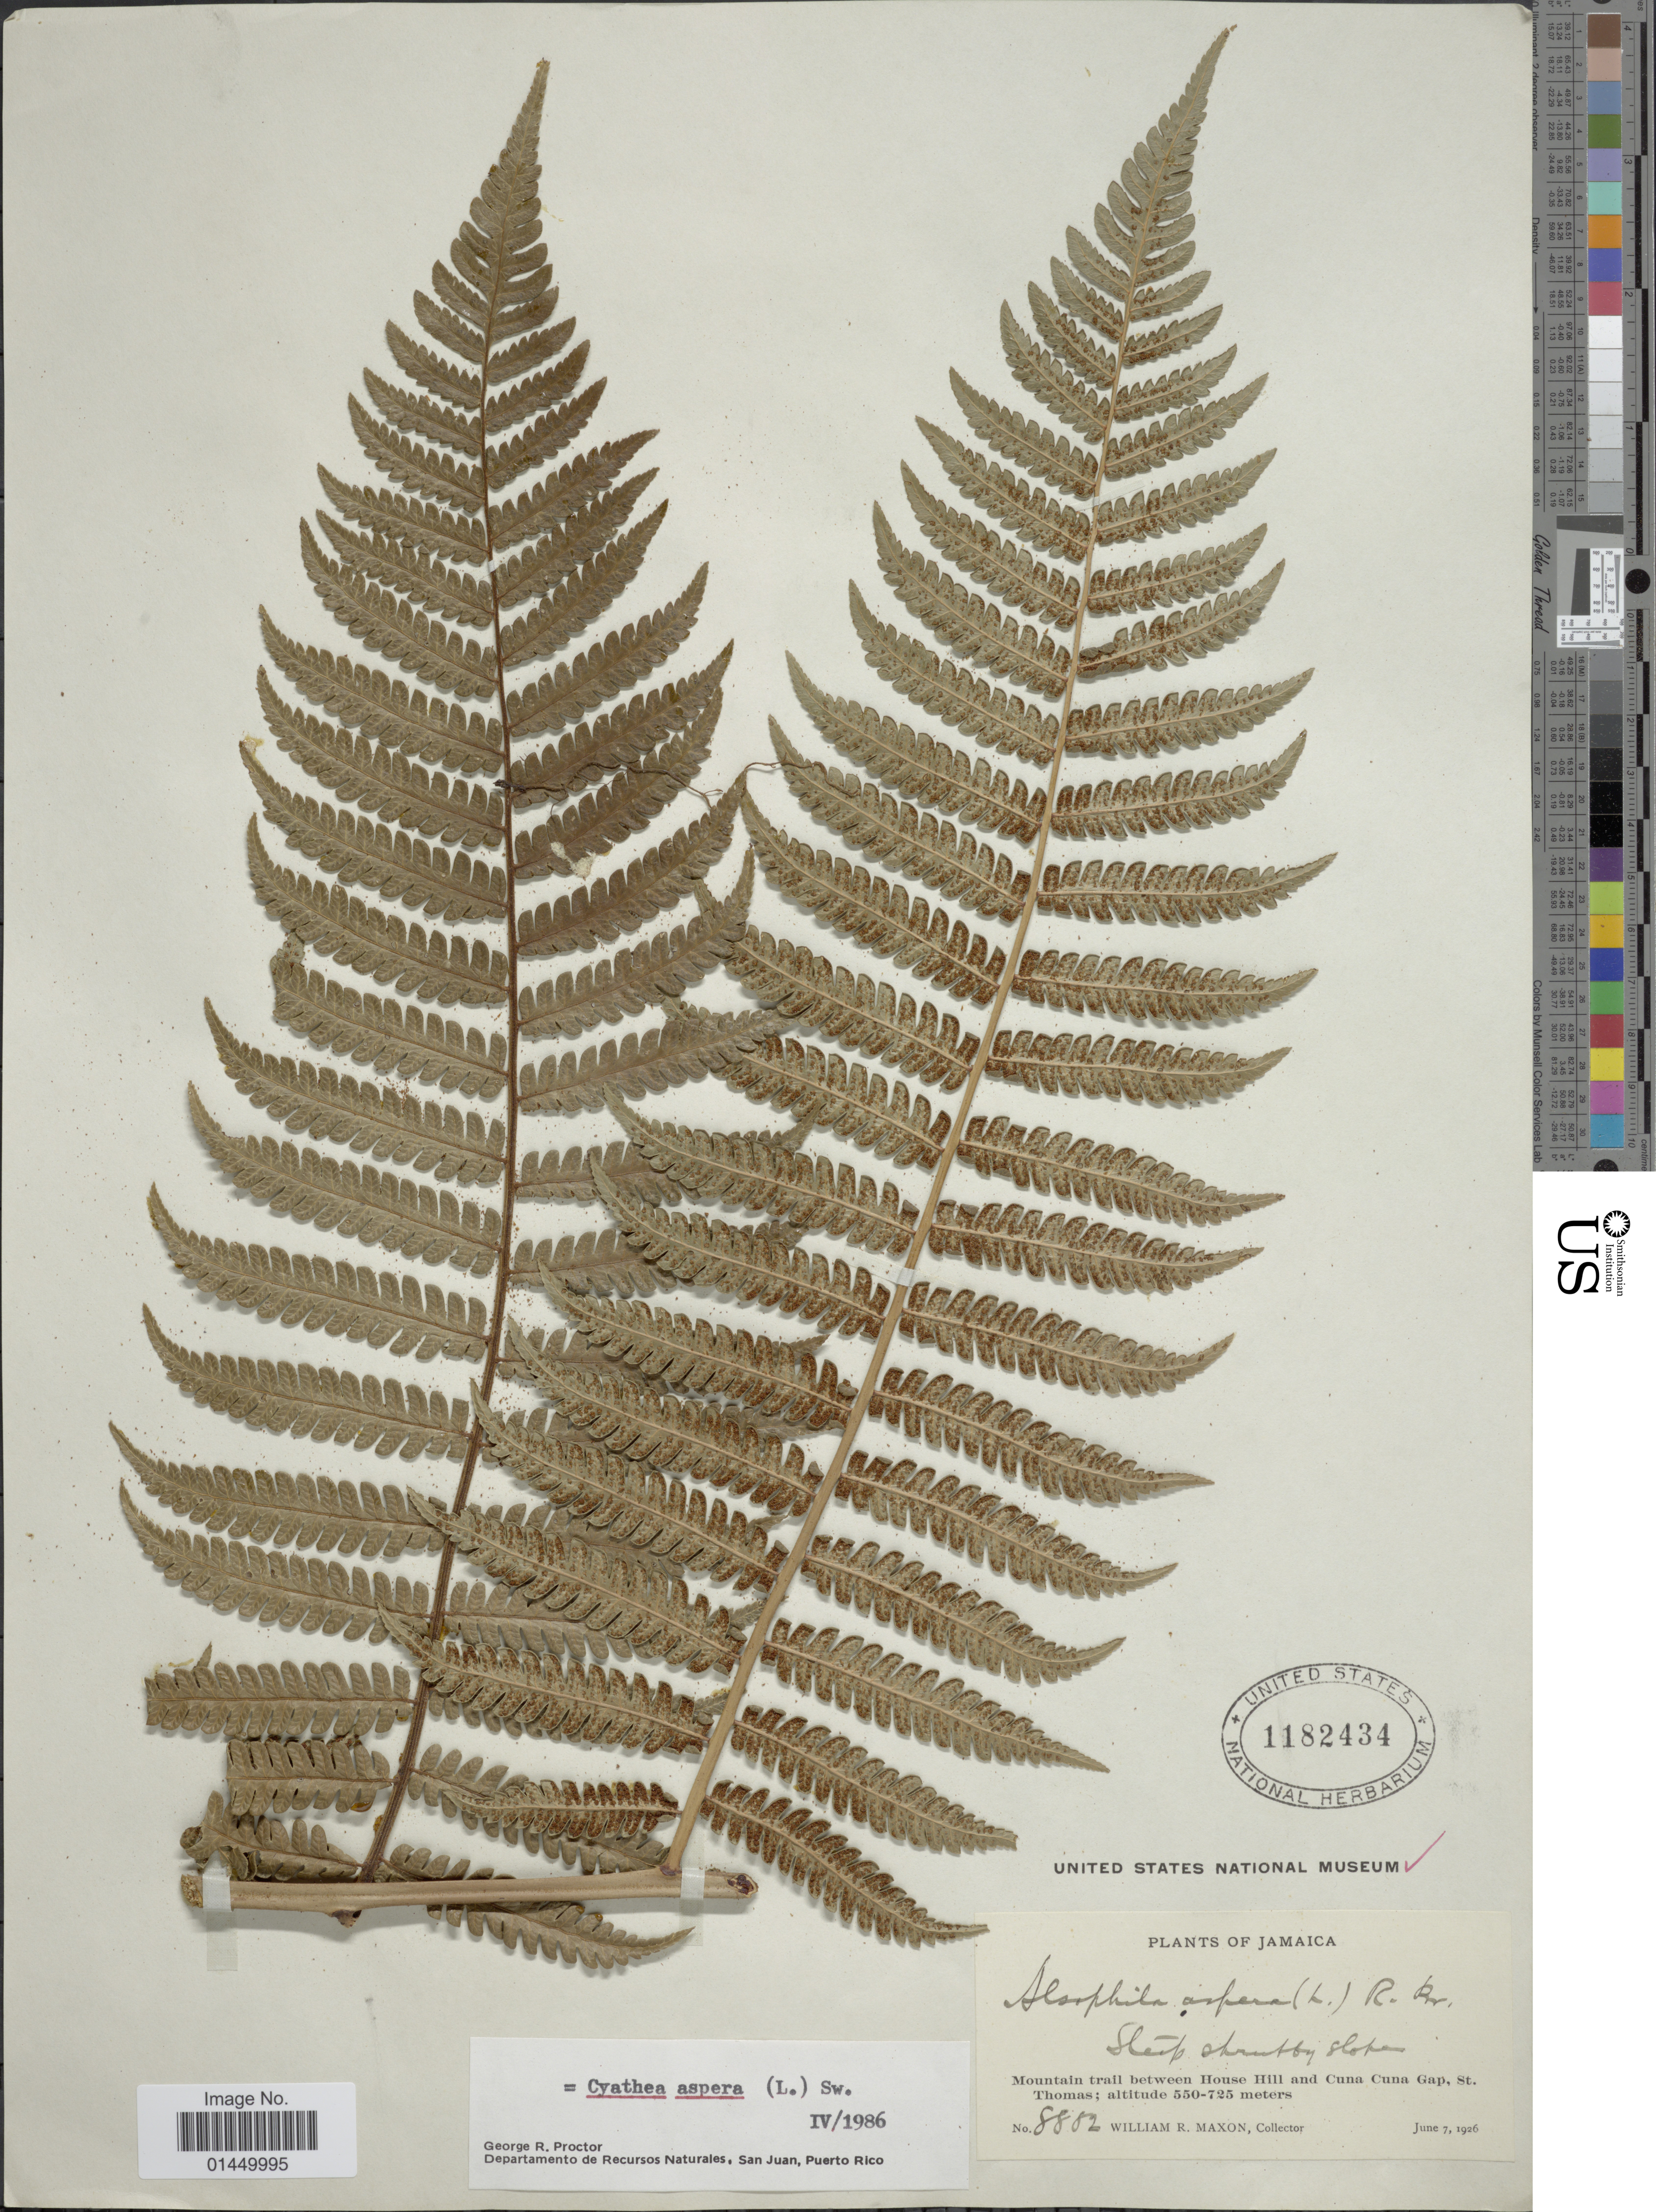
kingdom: Plantae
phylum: Tracheophyta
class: Polypodiopsida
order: Cyatheales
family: Cyatheaceae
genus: Cyathea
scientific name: Cyathea aspera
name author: (L.) Sw.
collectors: W. R. Maxon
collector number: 8882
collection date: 1926-06-07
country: Jamaica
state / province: Saint Thomas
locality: Mountain trail between House Hill and Cuna Cuna Gap, St. Thomas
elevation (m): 550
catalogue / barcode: US 1182434